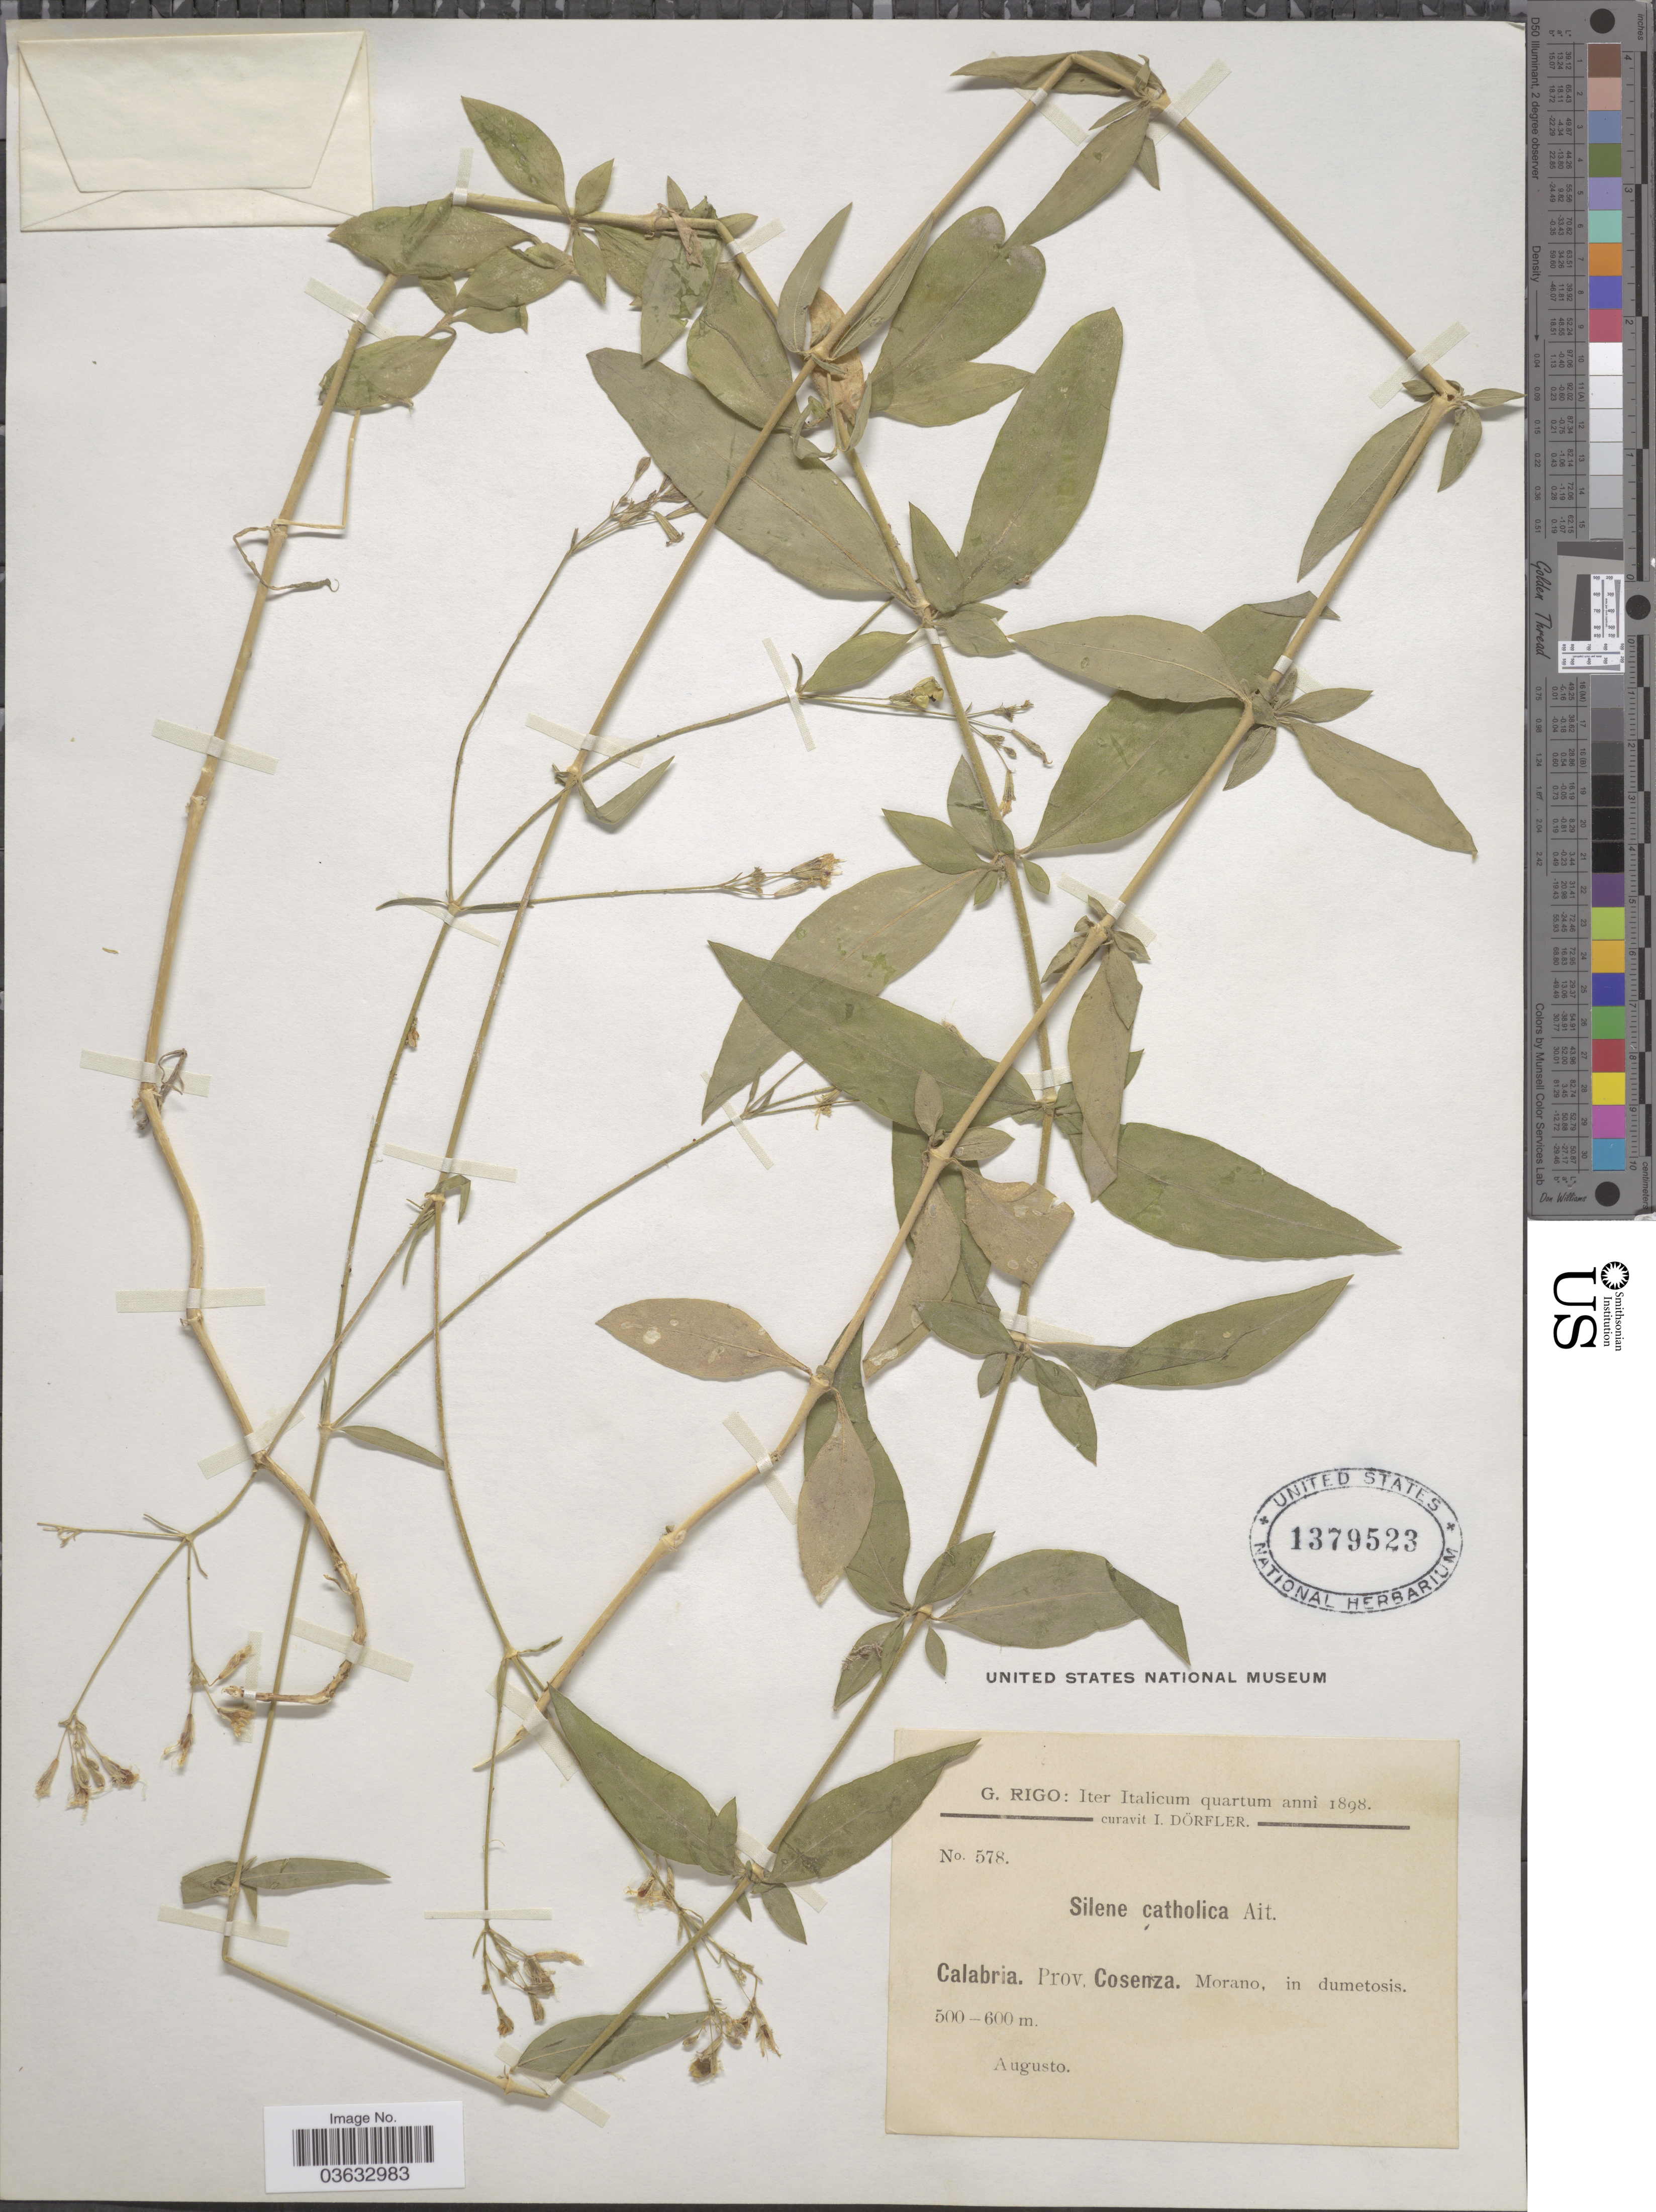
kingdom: Plantae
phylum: Tracheophyta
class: Magnoliopsida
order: Caryophyllales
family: Caryophyllaceae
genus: Silene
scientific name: Silene catholica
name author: (L.) W.T. Aiton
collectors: G. Rigo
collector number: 578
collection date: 1898-08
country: Italy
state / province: Calabria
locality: Prov. Cosenza. Morano, in dumetosis.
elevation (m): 500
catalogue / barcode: US 1379523